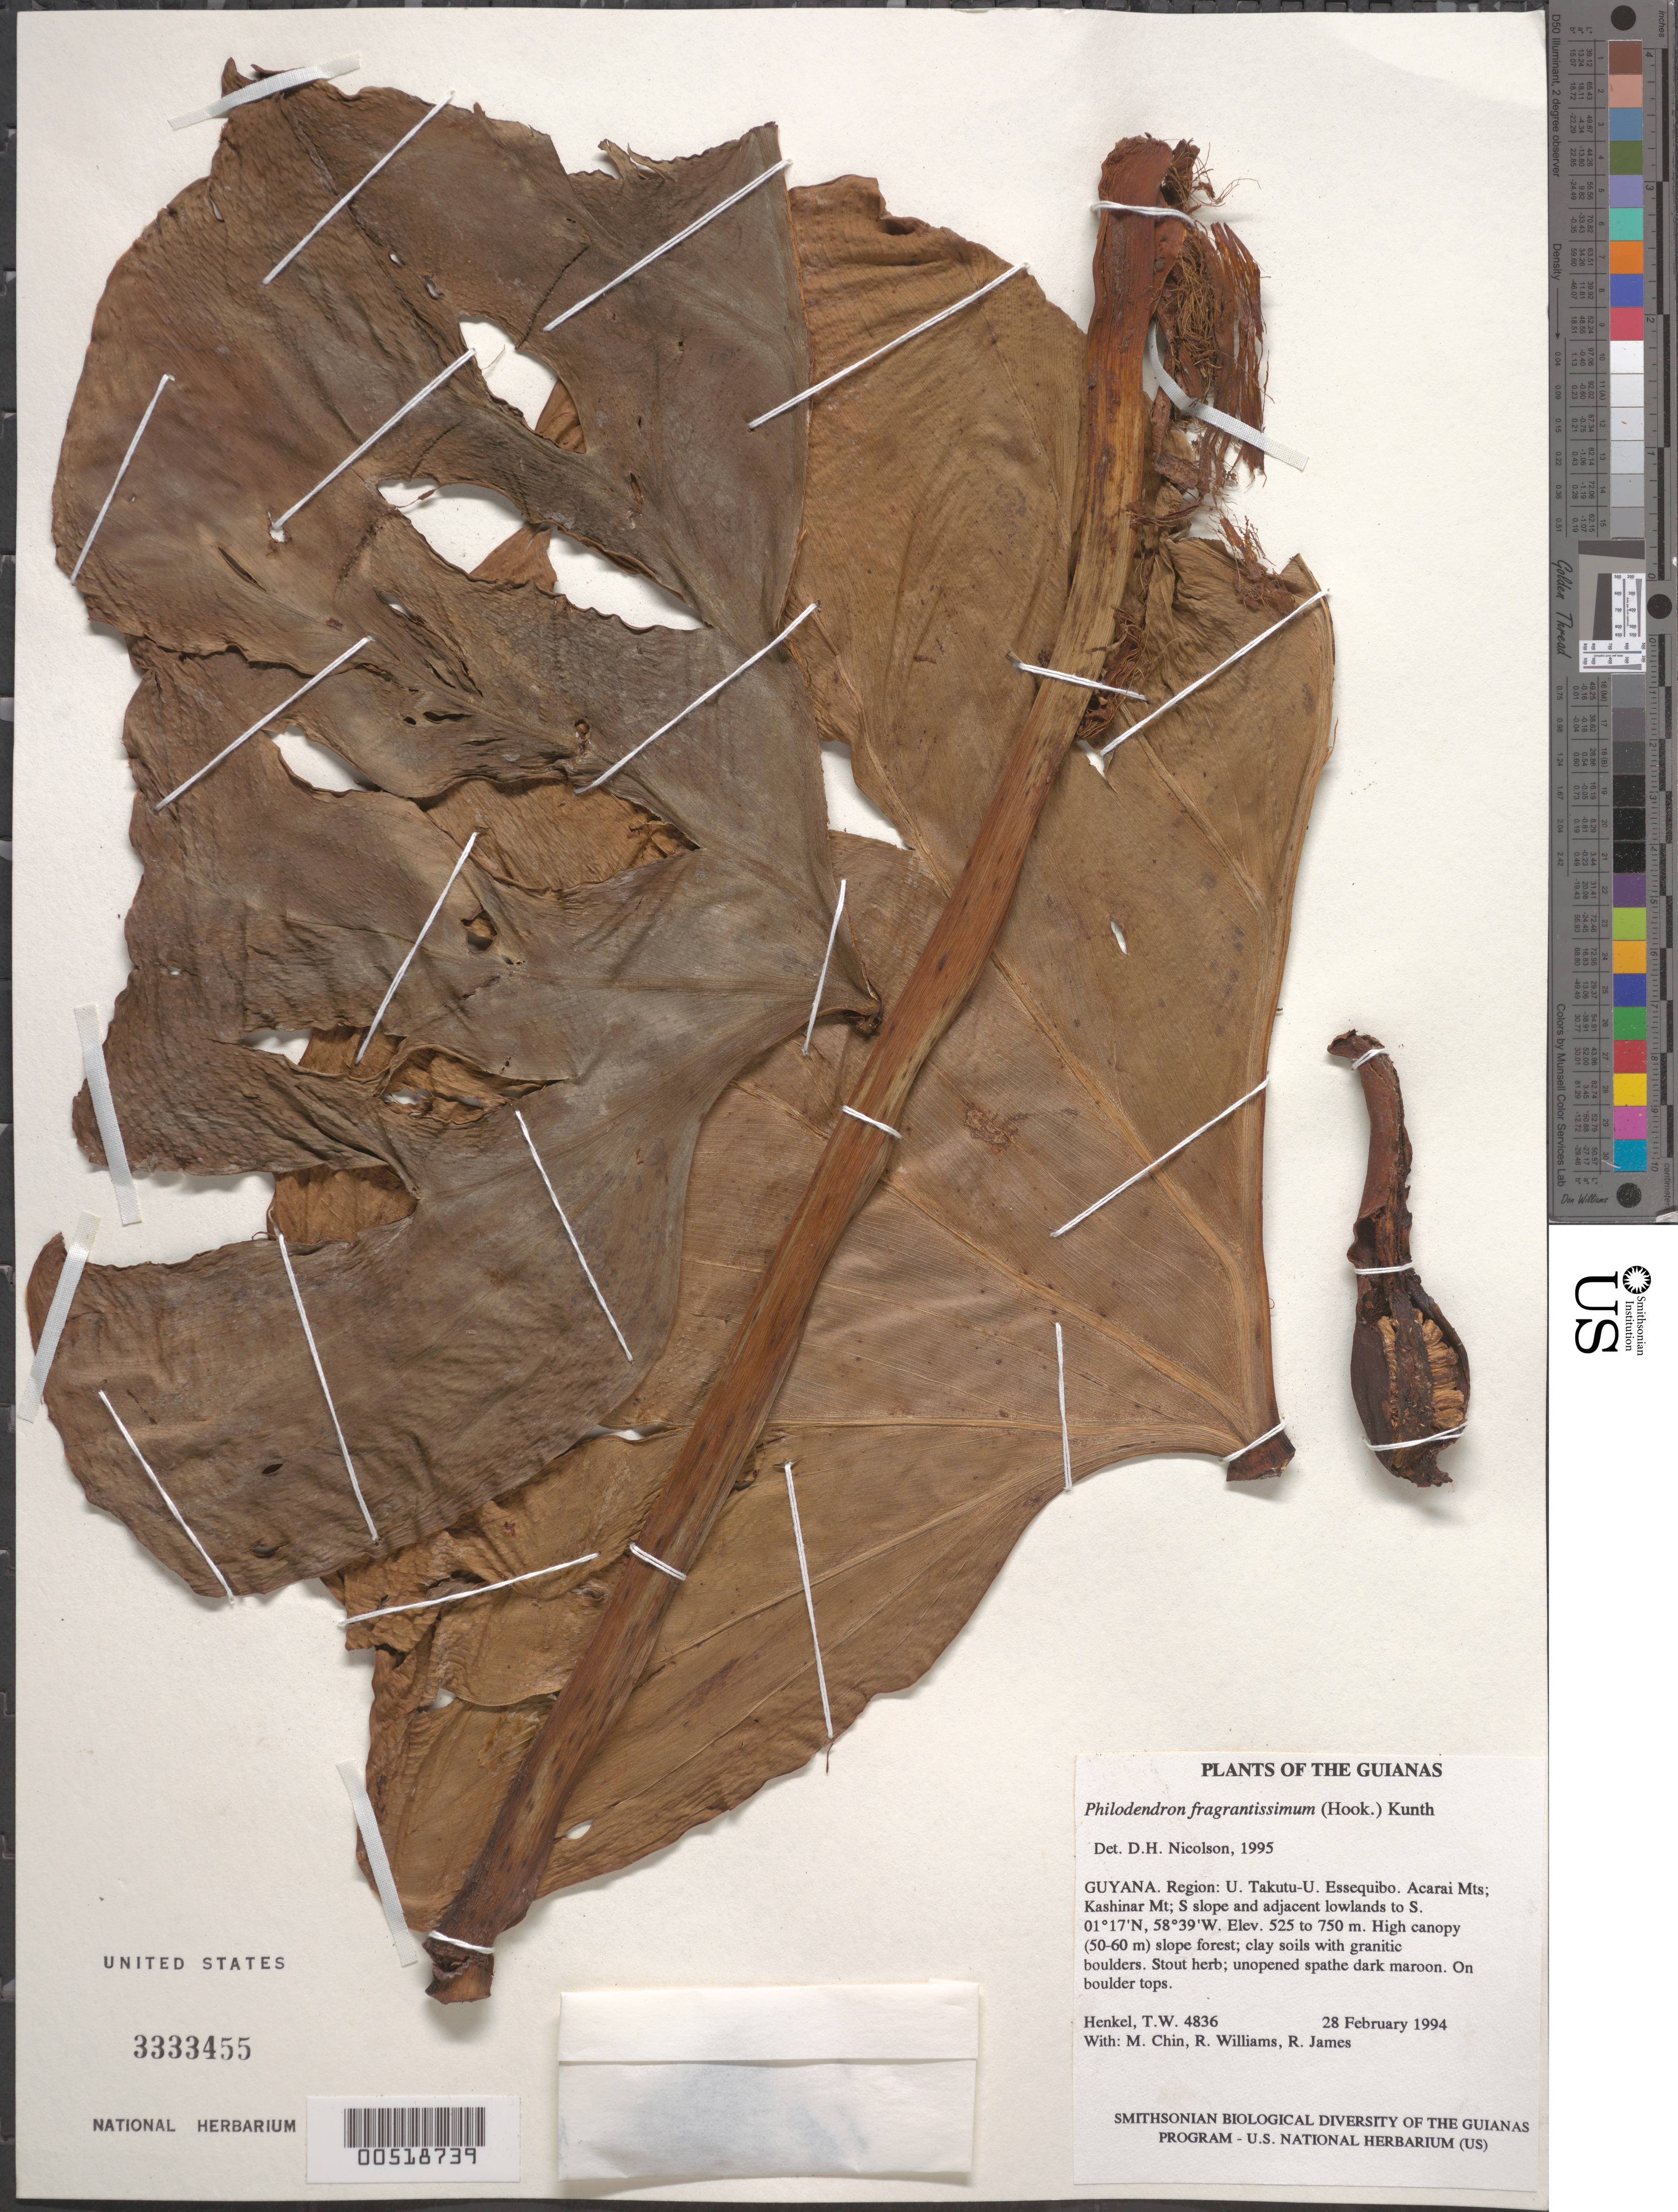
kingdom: Plantae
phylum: Tracheophyta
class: Liliopsida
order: Alismatales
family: Araceae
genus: Philodendron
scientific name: Philodendron fragrantissimum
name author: (G. Don) Kunth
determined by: Nicolson, Dan H.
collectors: T. Henkel, M. Chin, R. Williams & R. James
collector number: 4836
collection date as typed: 28 February 1994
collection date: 1994-02-28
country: Guyana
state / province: U. Takutu-U. Essequibo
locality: Acarai Mts; Kashinar Mt; S slope and adjacent lowlands to S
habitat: High canopy (50-60 m) slope forest; clay soils with granitic boulders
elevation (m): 525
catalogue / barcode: US 3333455